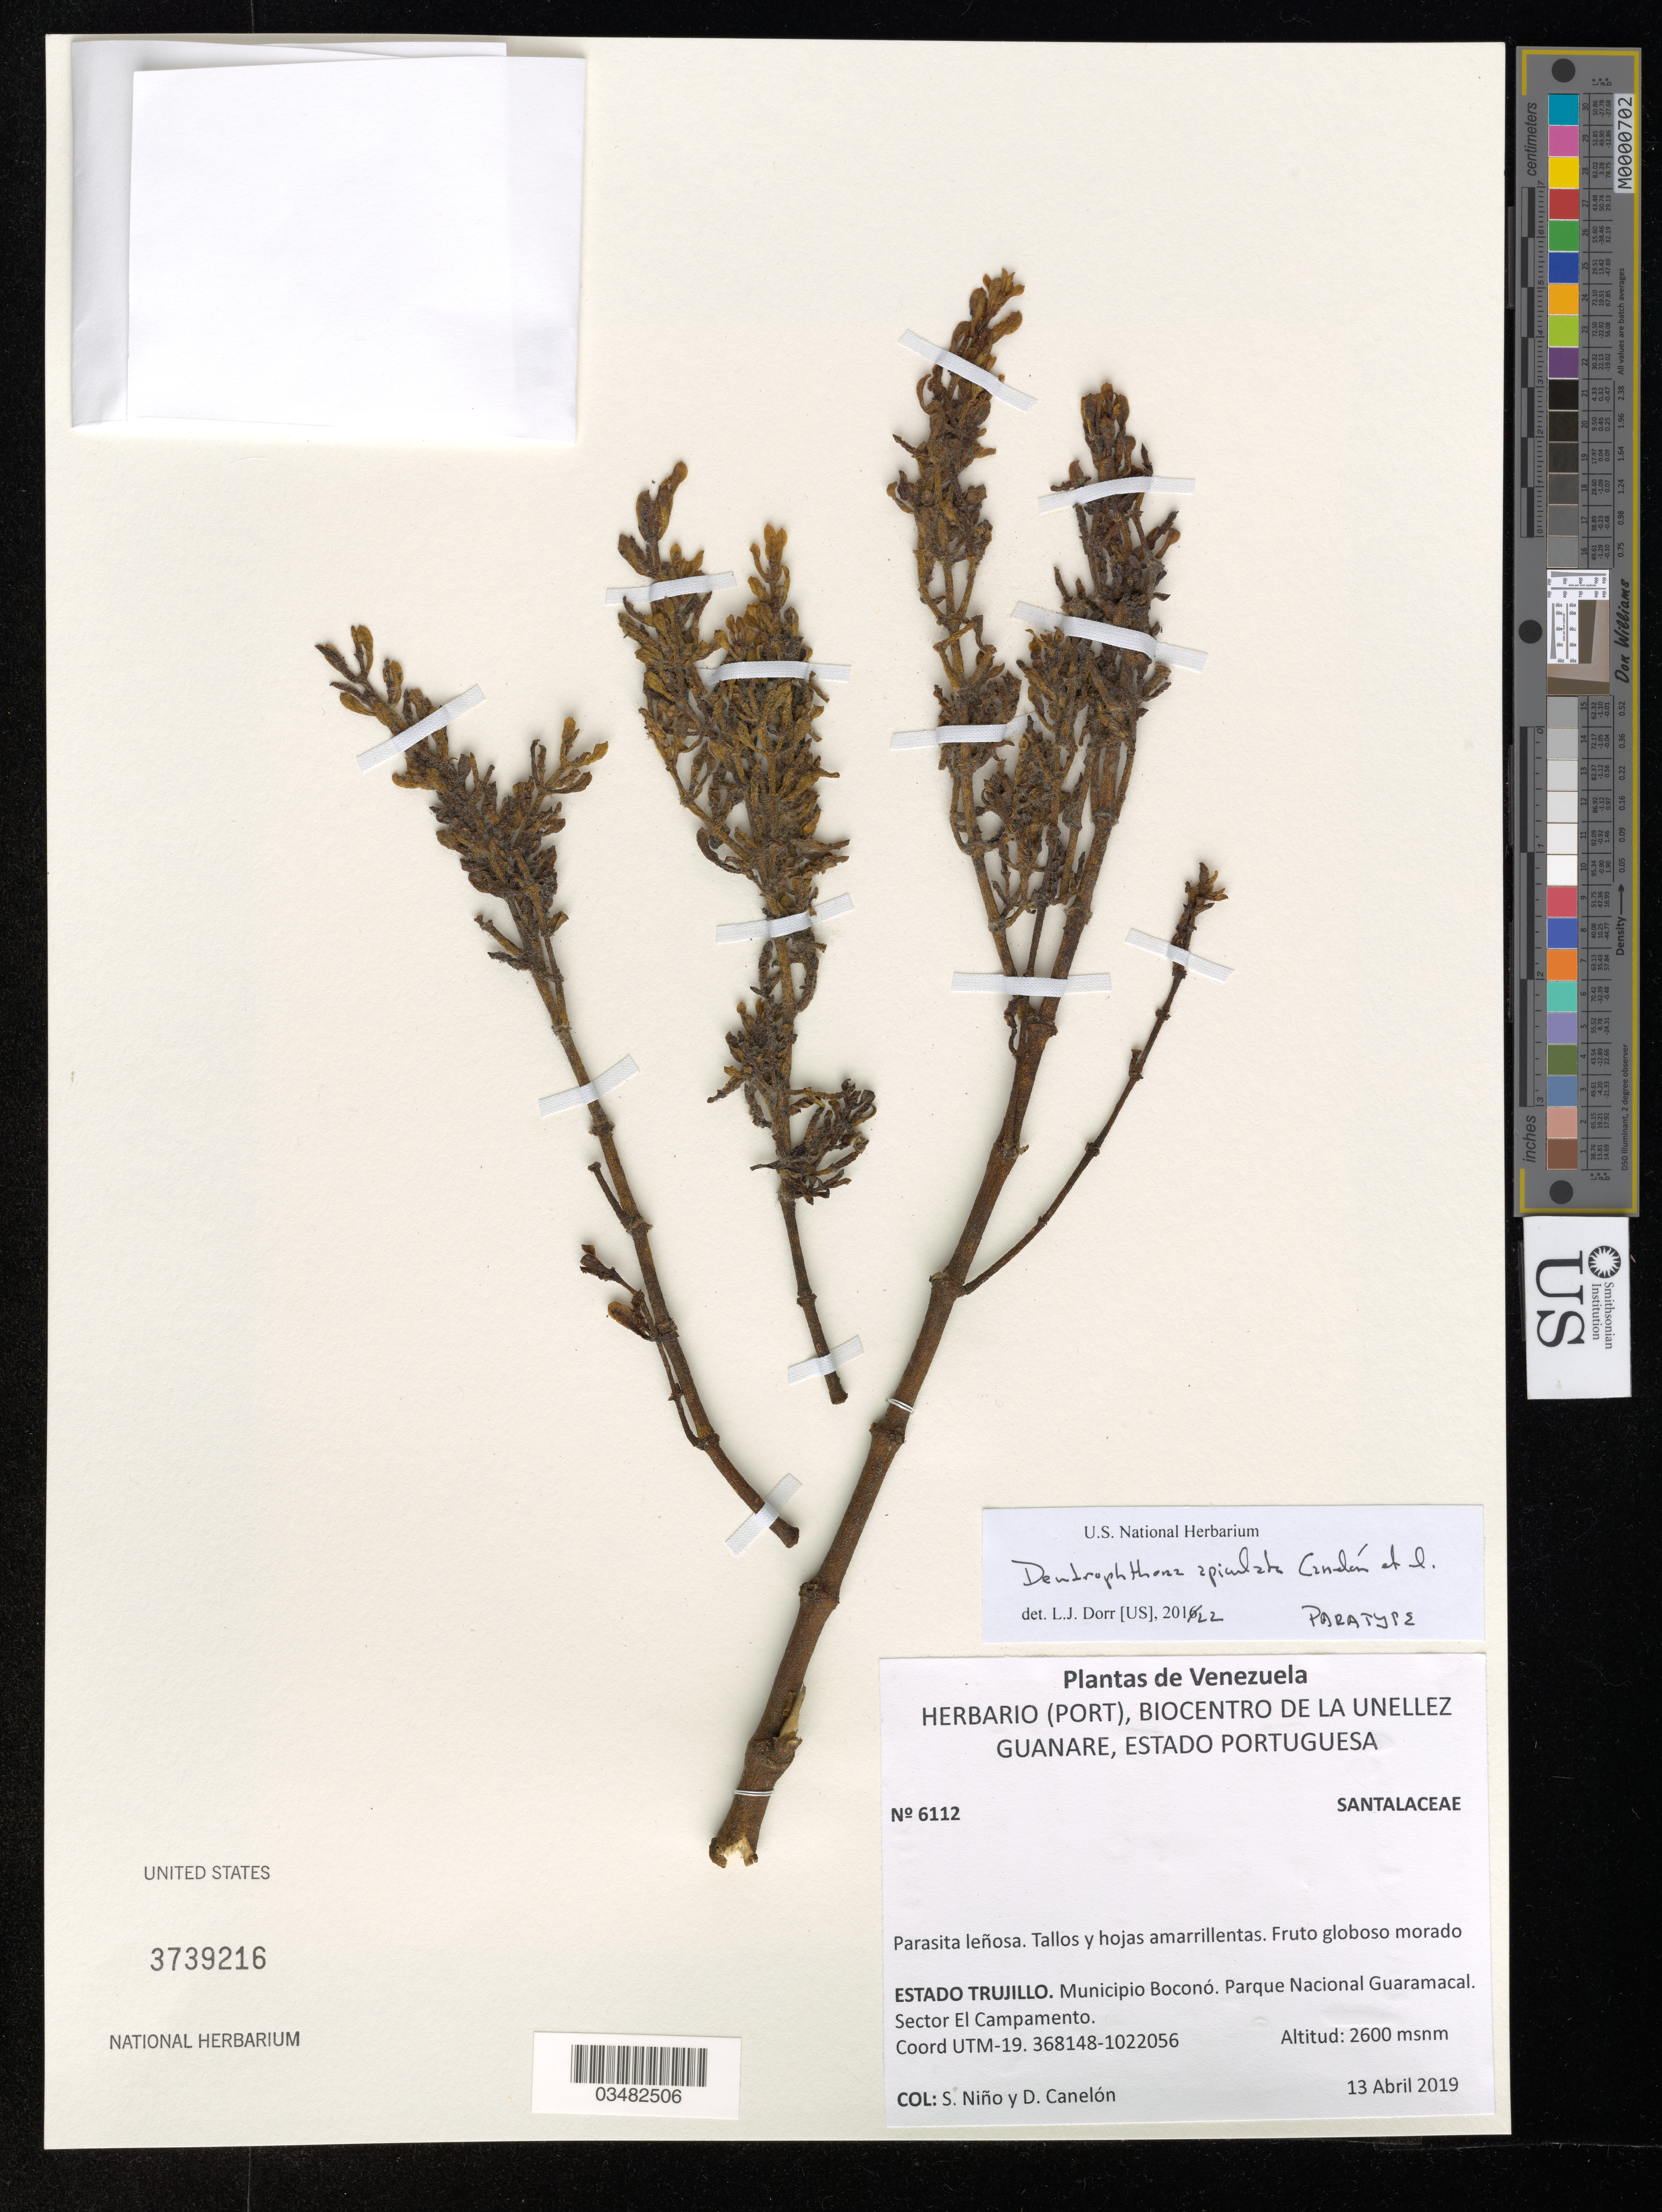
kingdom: Plantae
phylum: Tracheophyta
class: Magnoliopsida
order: Santalales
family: Viscaceae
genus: Dendrophthora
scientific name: Dendrophthora apiculata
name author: Canelón et al.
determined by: Dorr, L. J., (BOT), Smithsonian Institution - National Museum of Natural History (UNITED STATES)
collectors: S. M. Niño & D. Canelón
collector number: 6112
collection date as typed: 13 Abril 2019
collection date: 2019-04-13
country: Venezuela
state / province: Trujillo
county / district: Boconó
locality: Parque Nacional Guaramacal. Sector El Campamento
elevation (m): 2600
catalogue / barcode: US 3739216